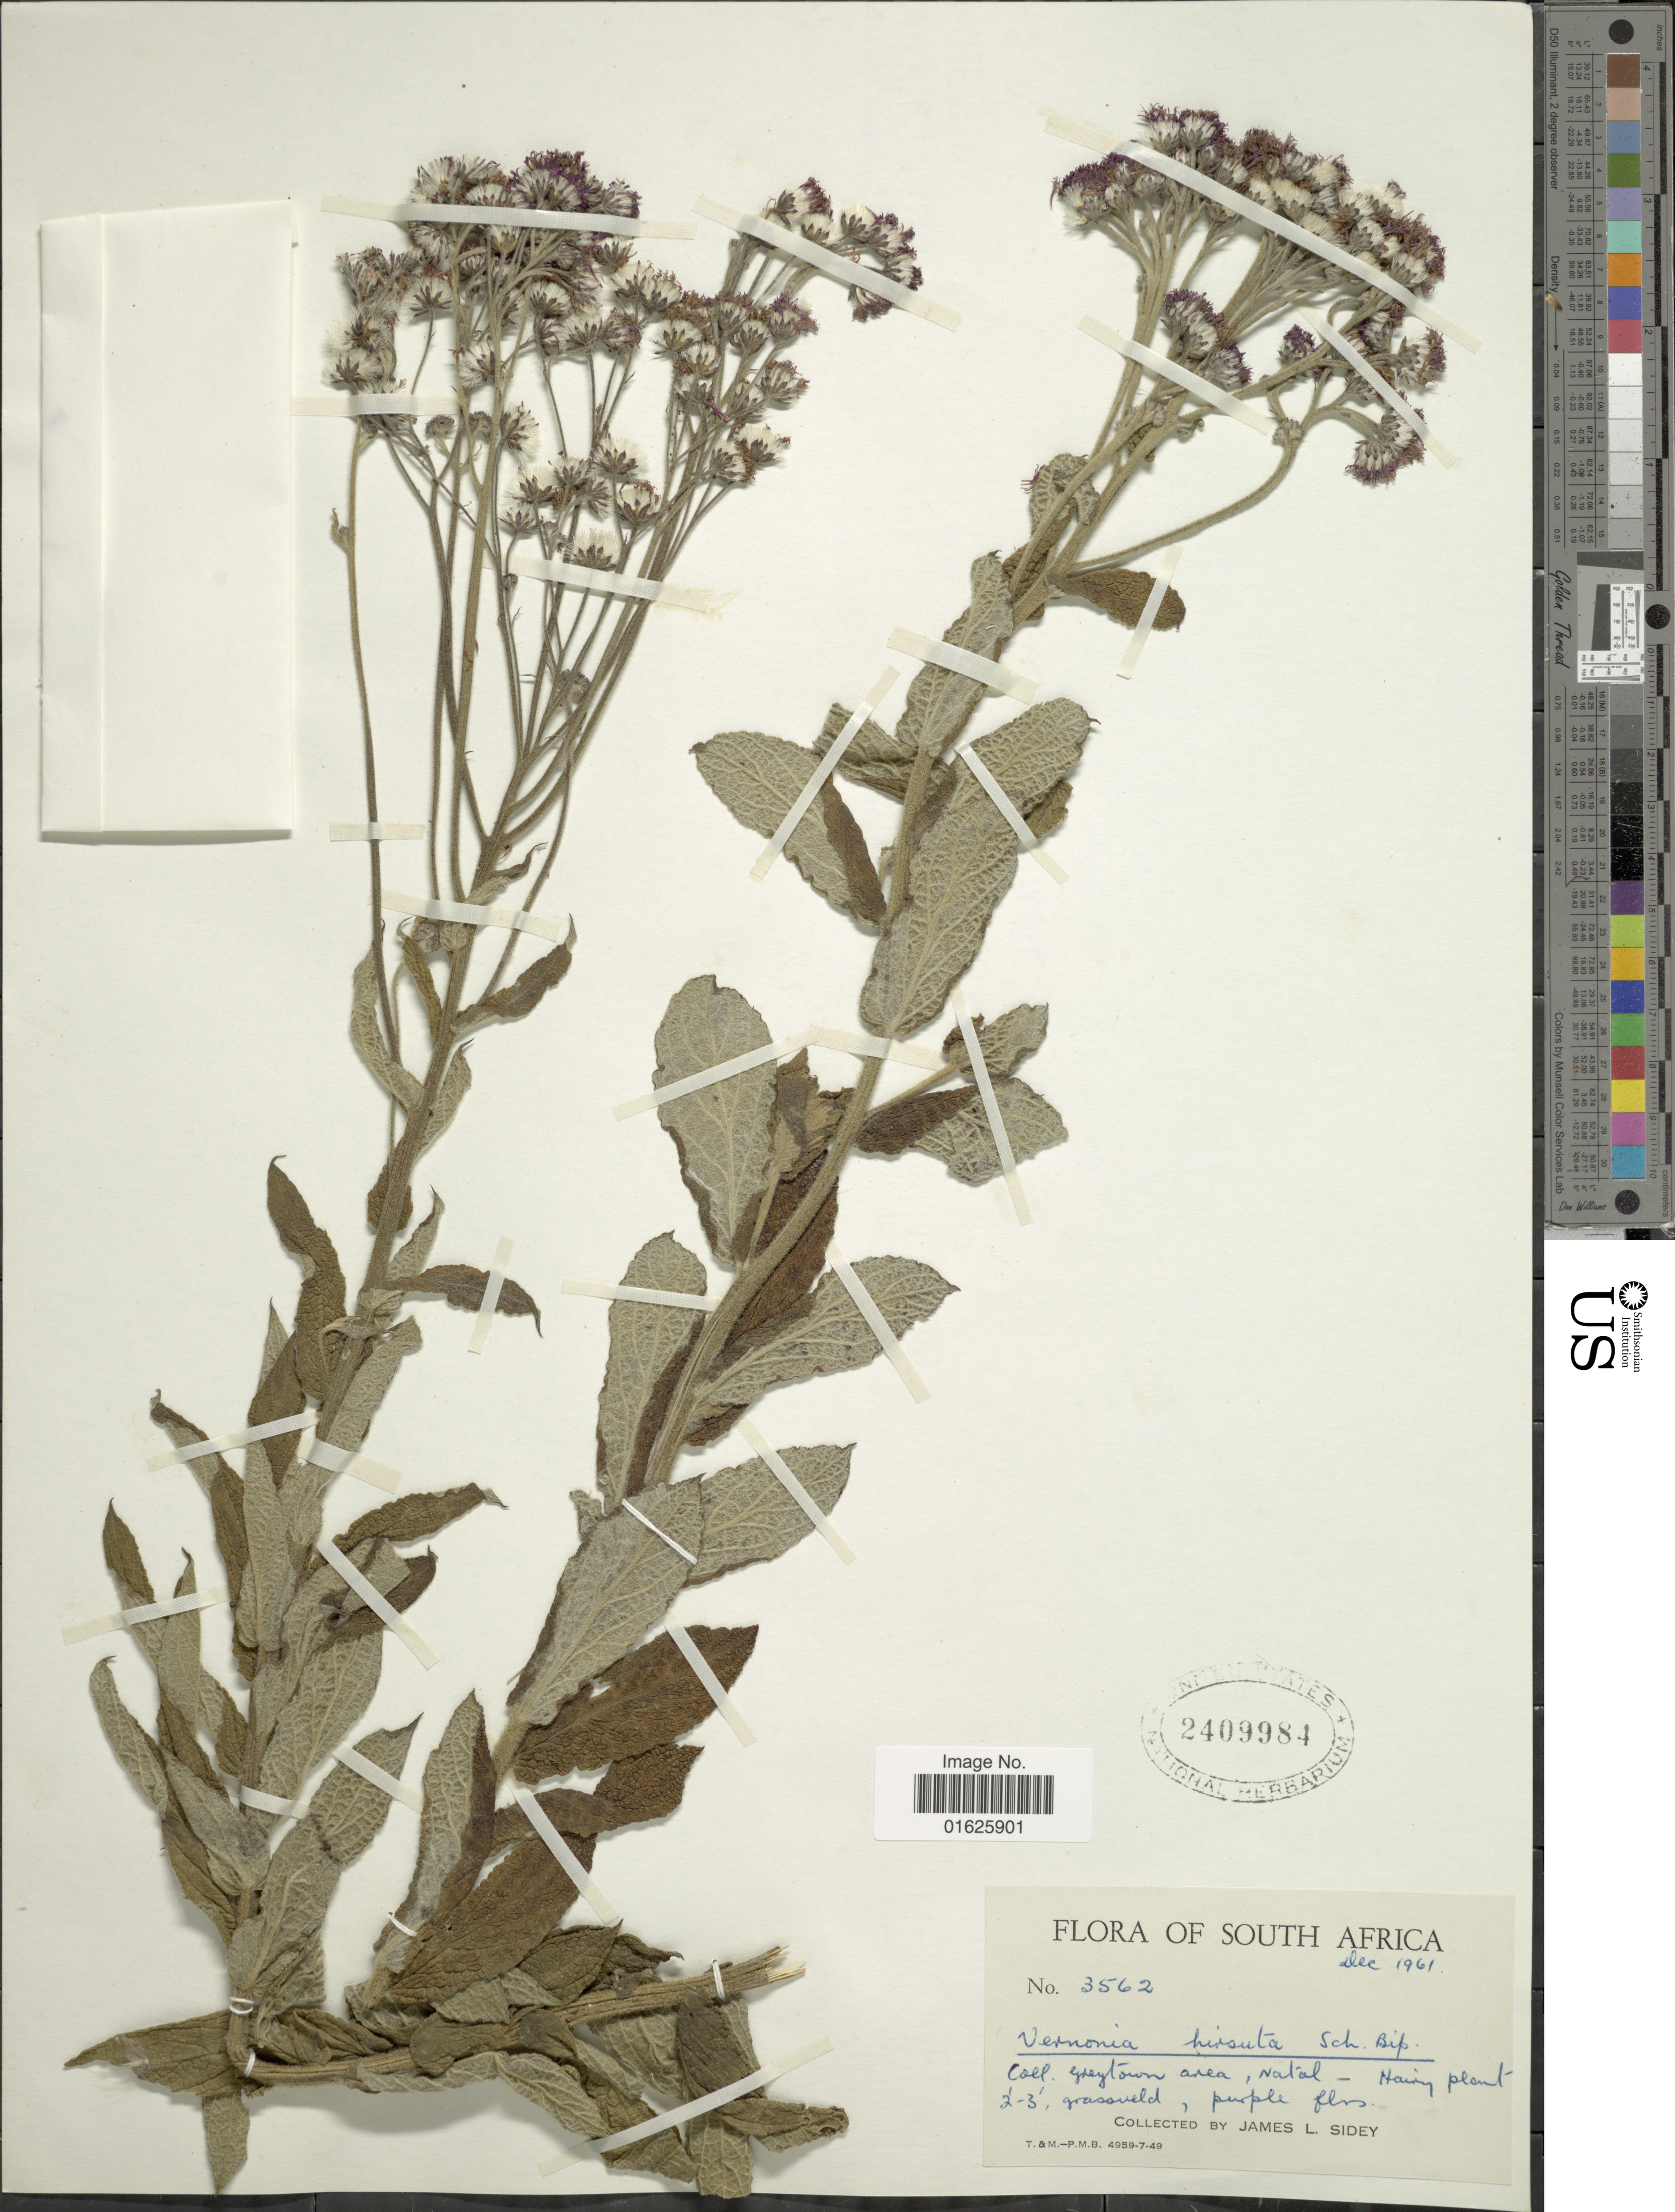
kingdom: Plantae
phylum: Tracheophyta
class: Magnoliopsida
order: Asterales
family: Asteraceae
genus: Hilliardiella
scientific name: Hilliardiella hirsuta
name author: (DC.) H. Rob.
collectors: J. L. Sidey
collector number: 3562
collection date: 1961-12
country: South Africa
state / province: KwaZulu-Natal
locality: Greytown area, Natal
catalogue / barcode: US 2409984